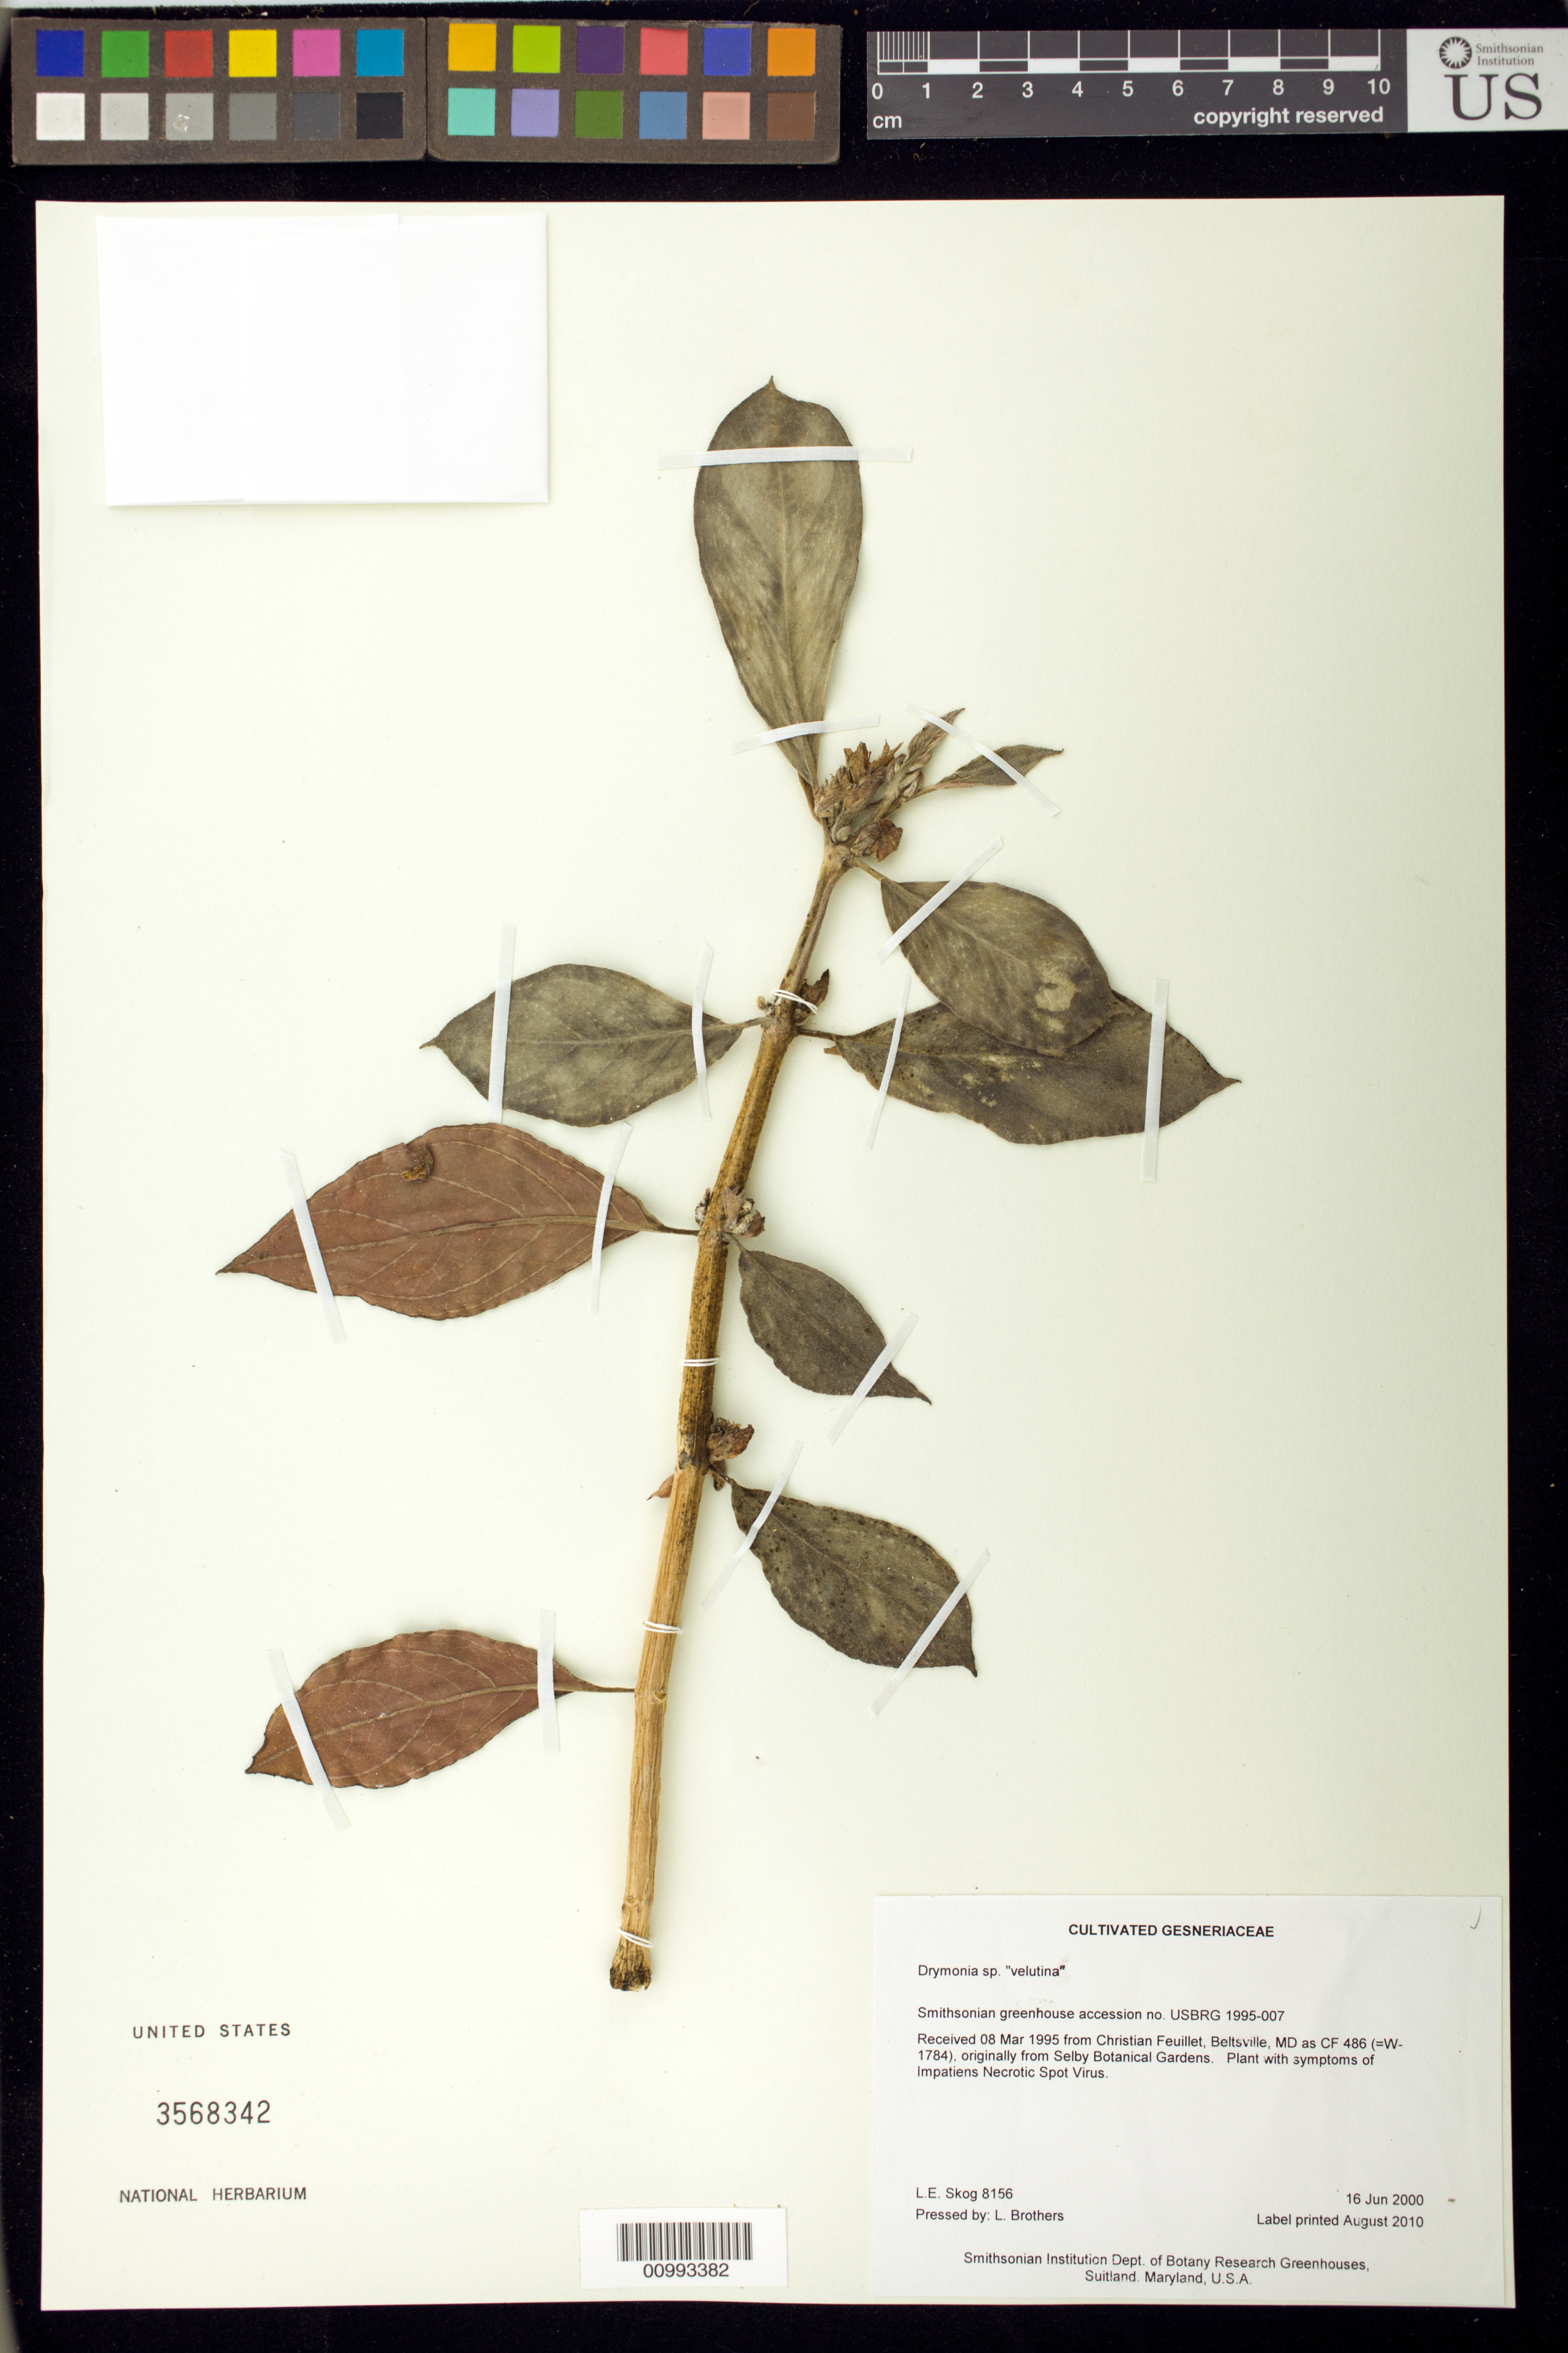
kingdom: Plantae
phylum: Tracheophyta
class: Magnoliopsida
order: Lamiales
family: Gesneriaceae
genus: Drymonia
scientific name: Drymonia 'Velutina'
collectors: L. E. Skog & L. Brothers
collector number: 8156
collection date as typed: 16 Jun 2000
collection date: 2000-06-16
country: United States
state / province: Maryland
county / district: Prince George's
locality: Smithsonian Institution Dept. of Botany Research Greenhouses, Suitland, Maryland, U.S.A.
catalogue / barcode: US 3568342